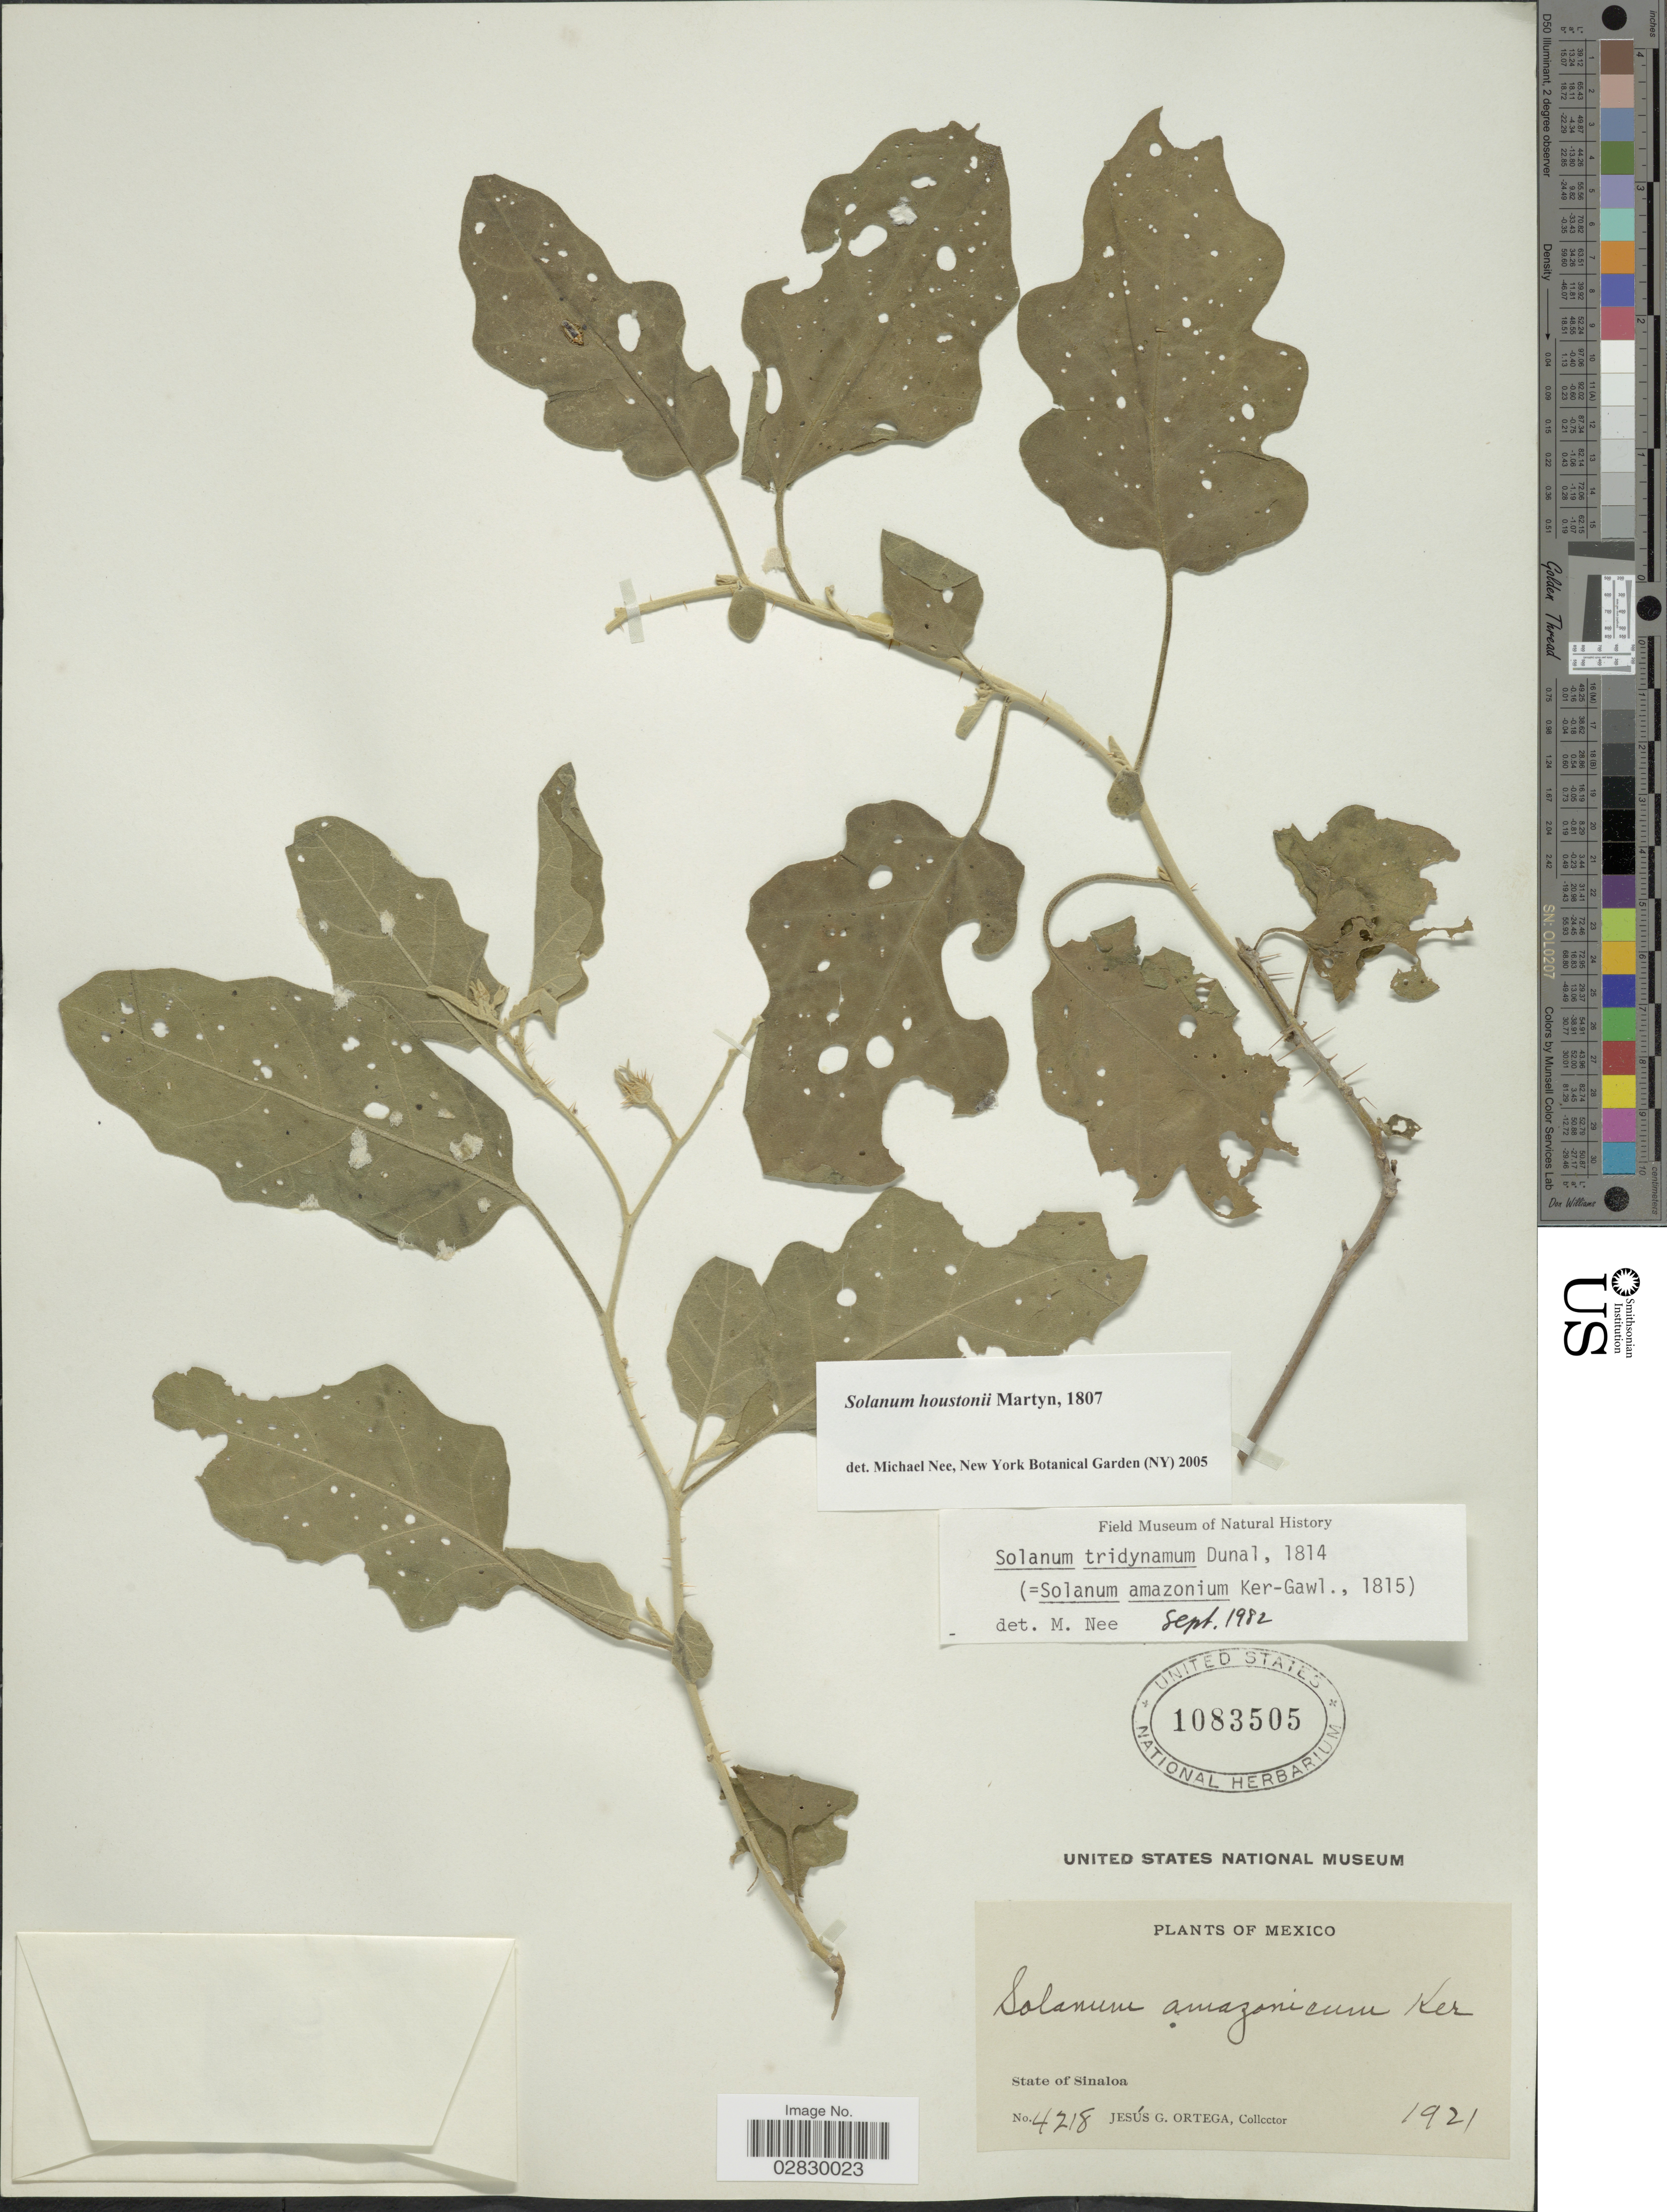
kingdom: Plantae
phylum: Tracheophyta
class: Magnoliopsida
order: Solanales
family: Solanaceae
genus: Solanum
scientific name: Solanum houstonii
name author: Dunal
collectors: J. Ortega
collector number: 4218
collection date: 1921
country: Mexico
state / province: Sinaloa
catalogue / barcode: US 1083505